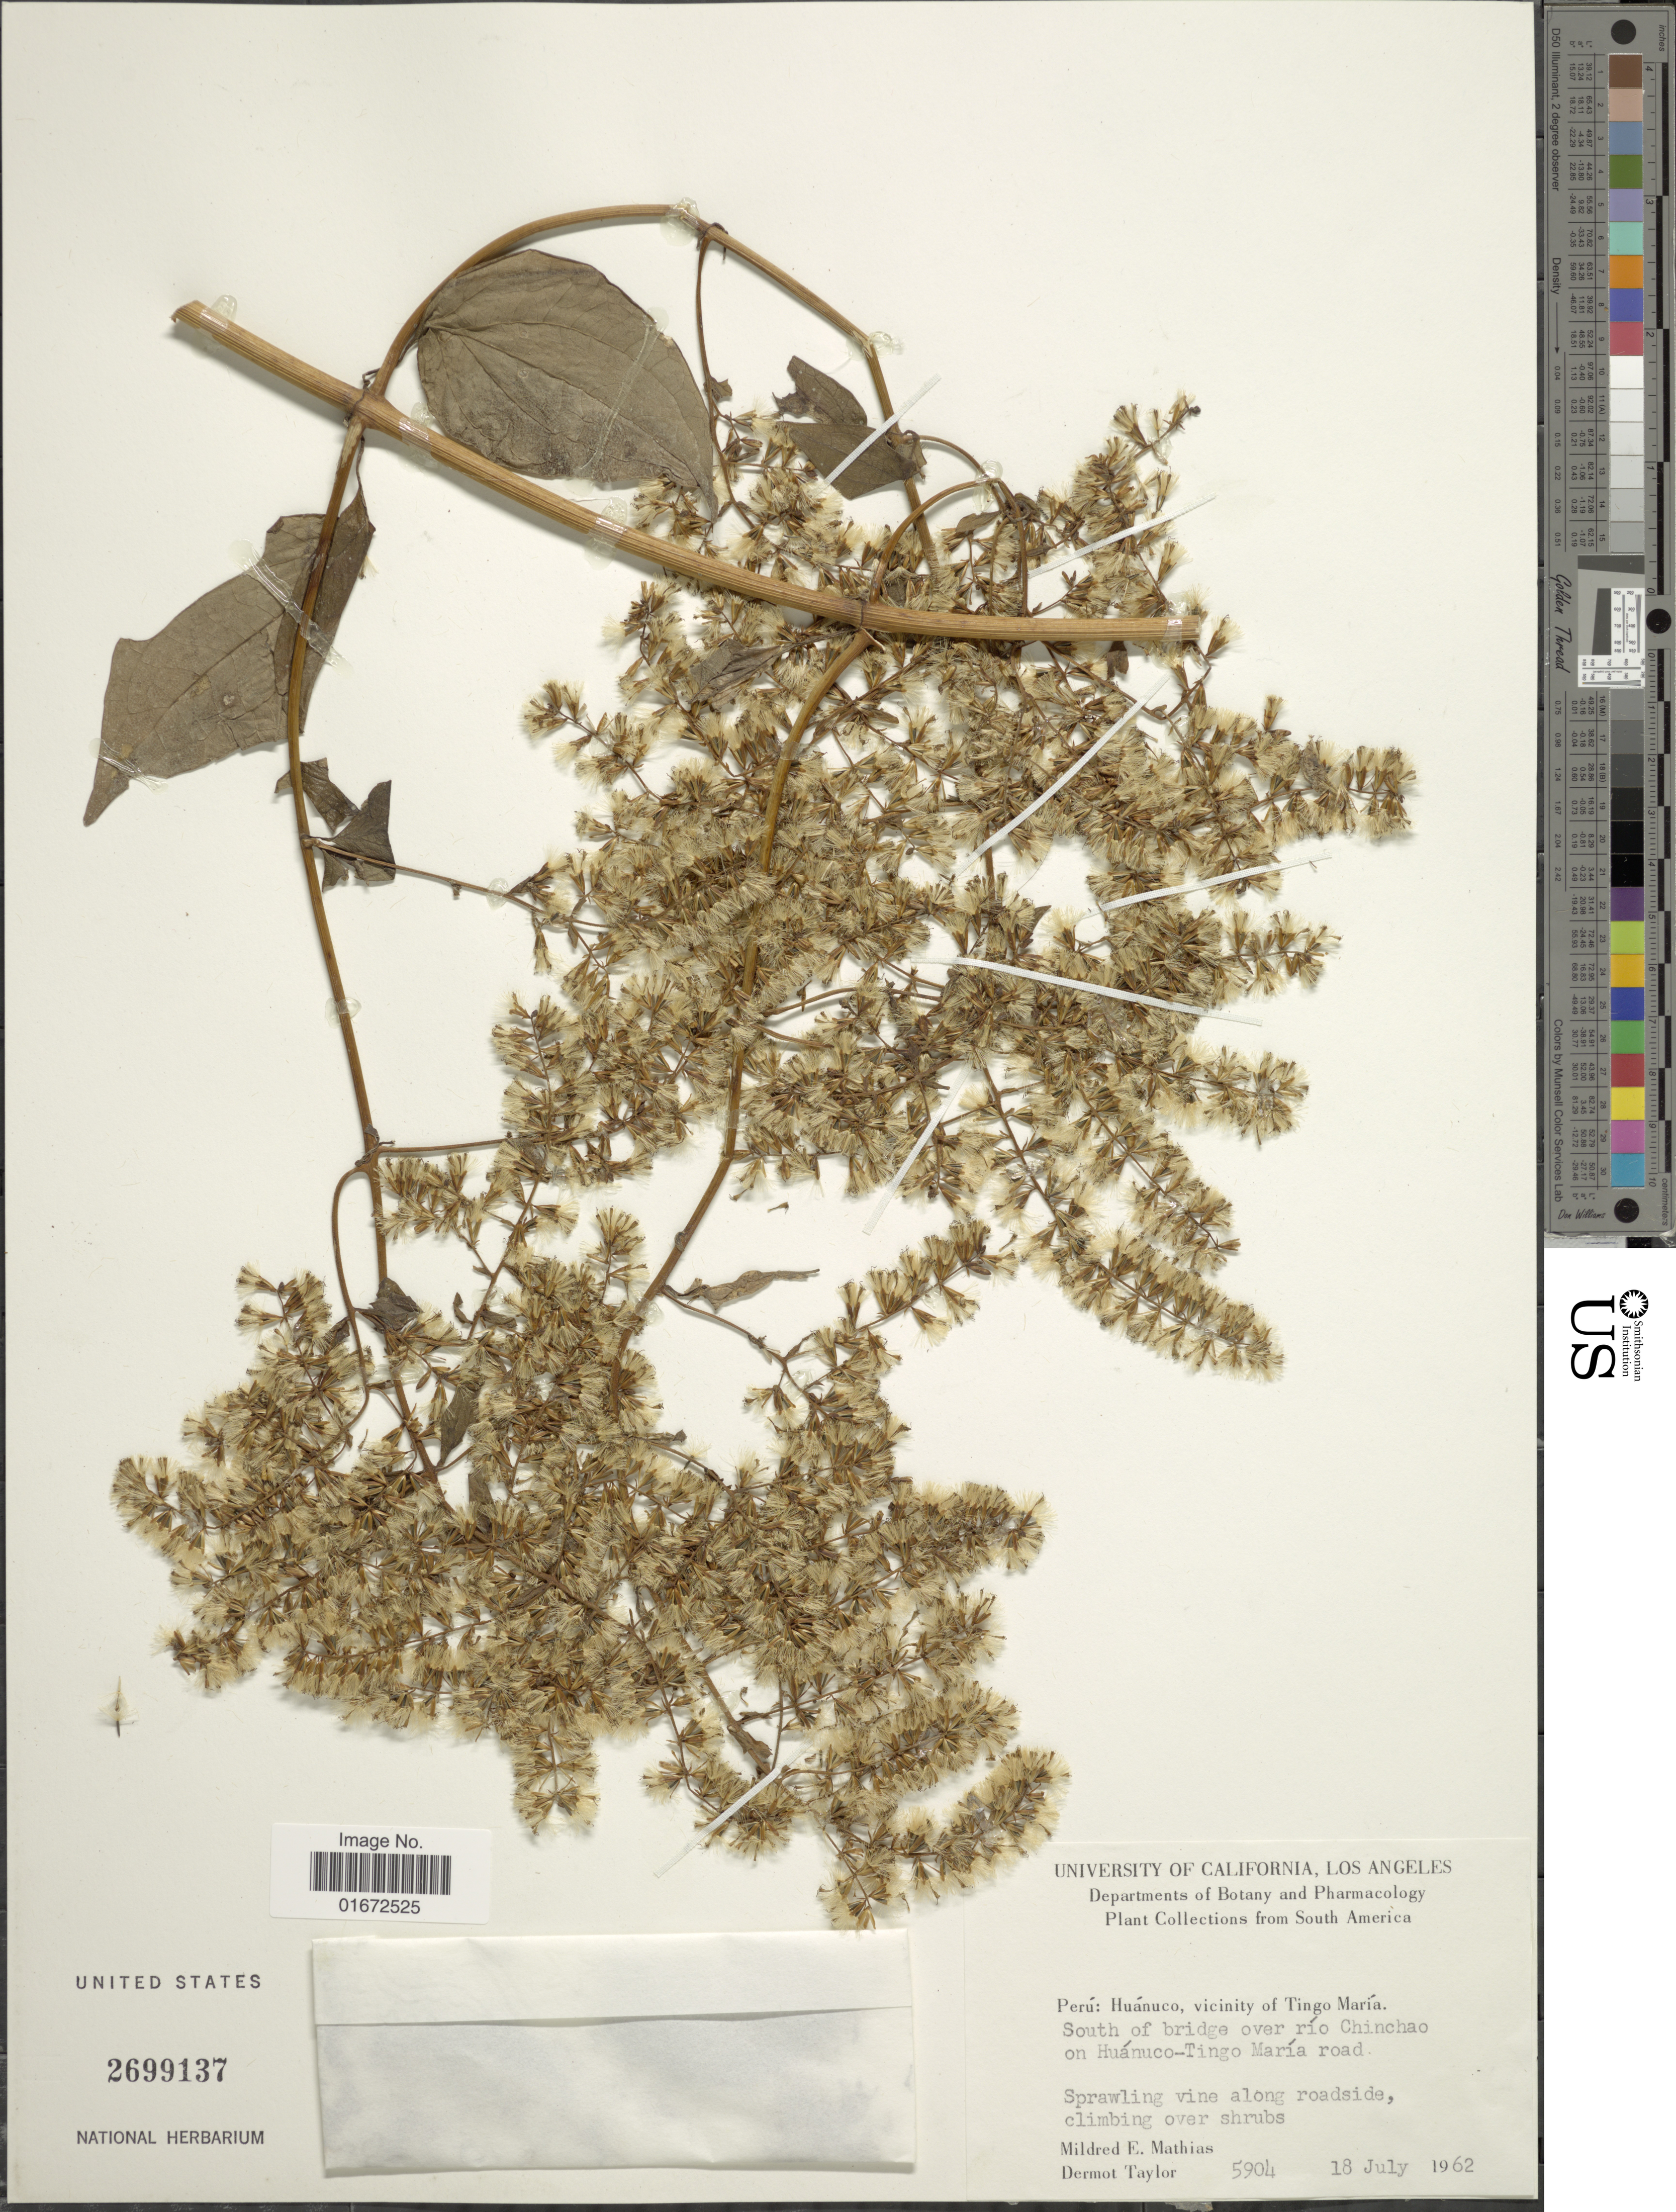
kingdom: Plantae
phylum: Tracheophyta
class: Magnoliopsida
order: Asterales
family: Asteraceae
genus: Mikania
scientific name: Mikania psilostachya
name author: DC.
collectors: M. E. Mathias & D. Taylor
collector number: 5904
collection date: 1962-07-18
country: Peru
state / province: Huánuco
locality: Perú: Huánuco, vicinity of Tingo María. South of bridge over río Chinchaok on Huánuco-Tingo María road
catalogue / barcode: US 2699137